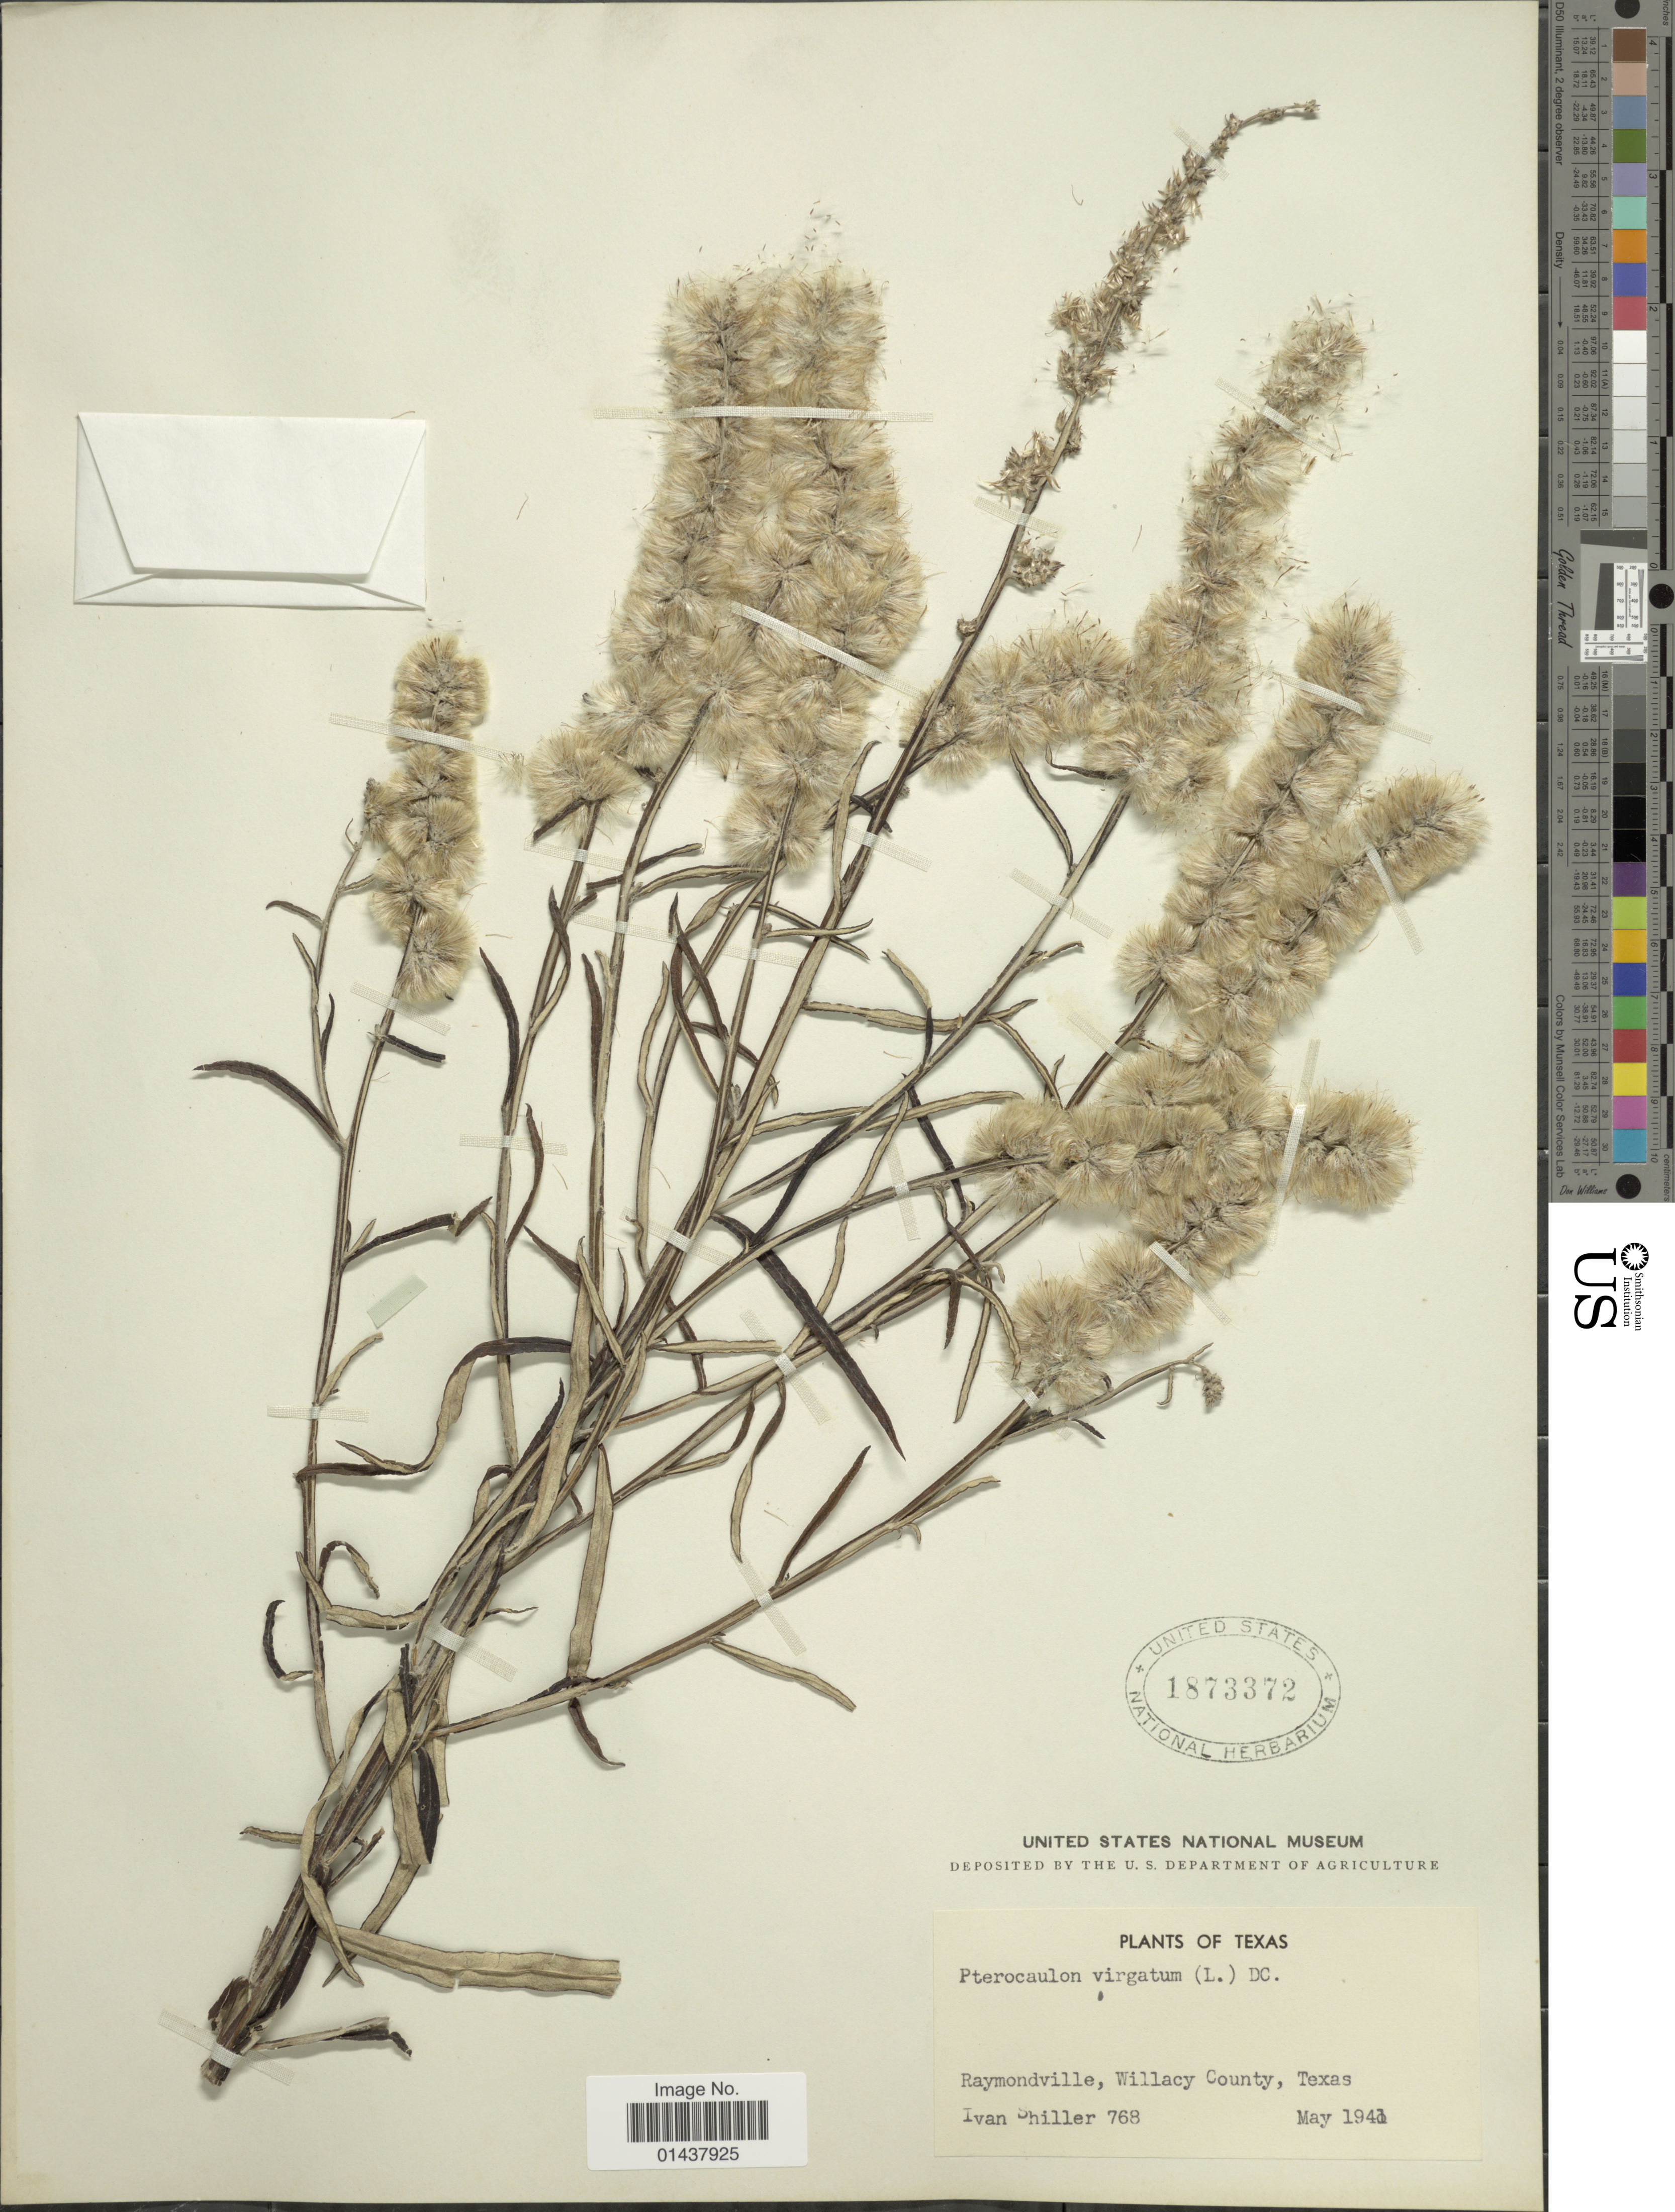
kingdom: Plantae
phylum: Tracheophyta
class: Magnoliopsida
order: Asterales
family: Asteraceae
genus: Pterocaulon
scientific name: Pterocaulon virgatum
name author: (L.) DC.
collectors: I. Shiller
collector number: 768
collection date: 1941-05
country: United States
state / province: Texas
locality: Raymondville, Willacy County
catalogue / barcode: US 1873372